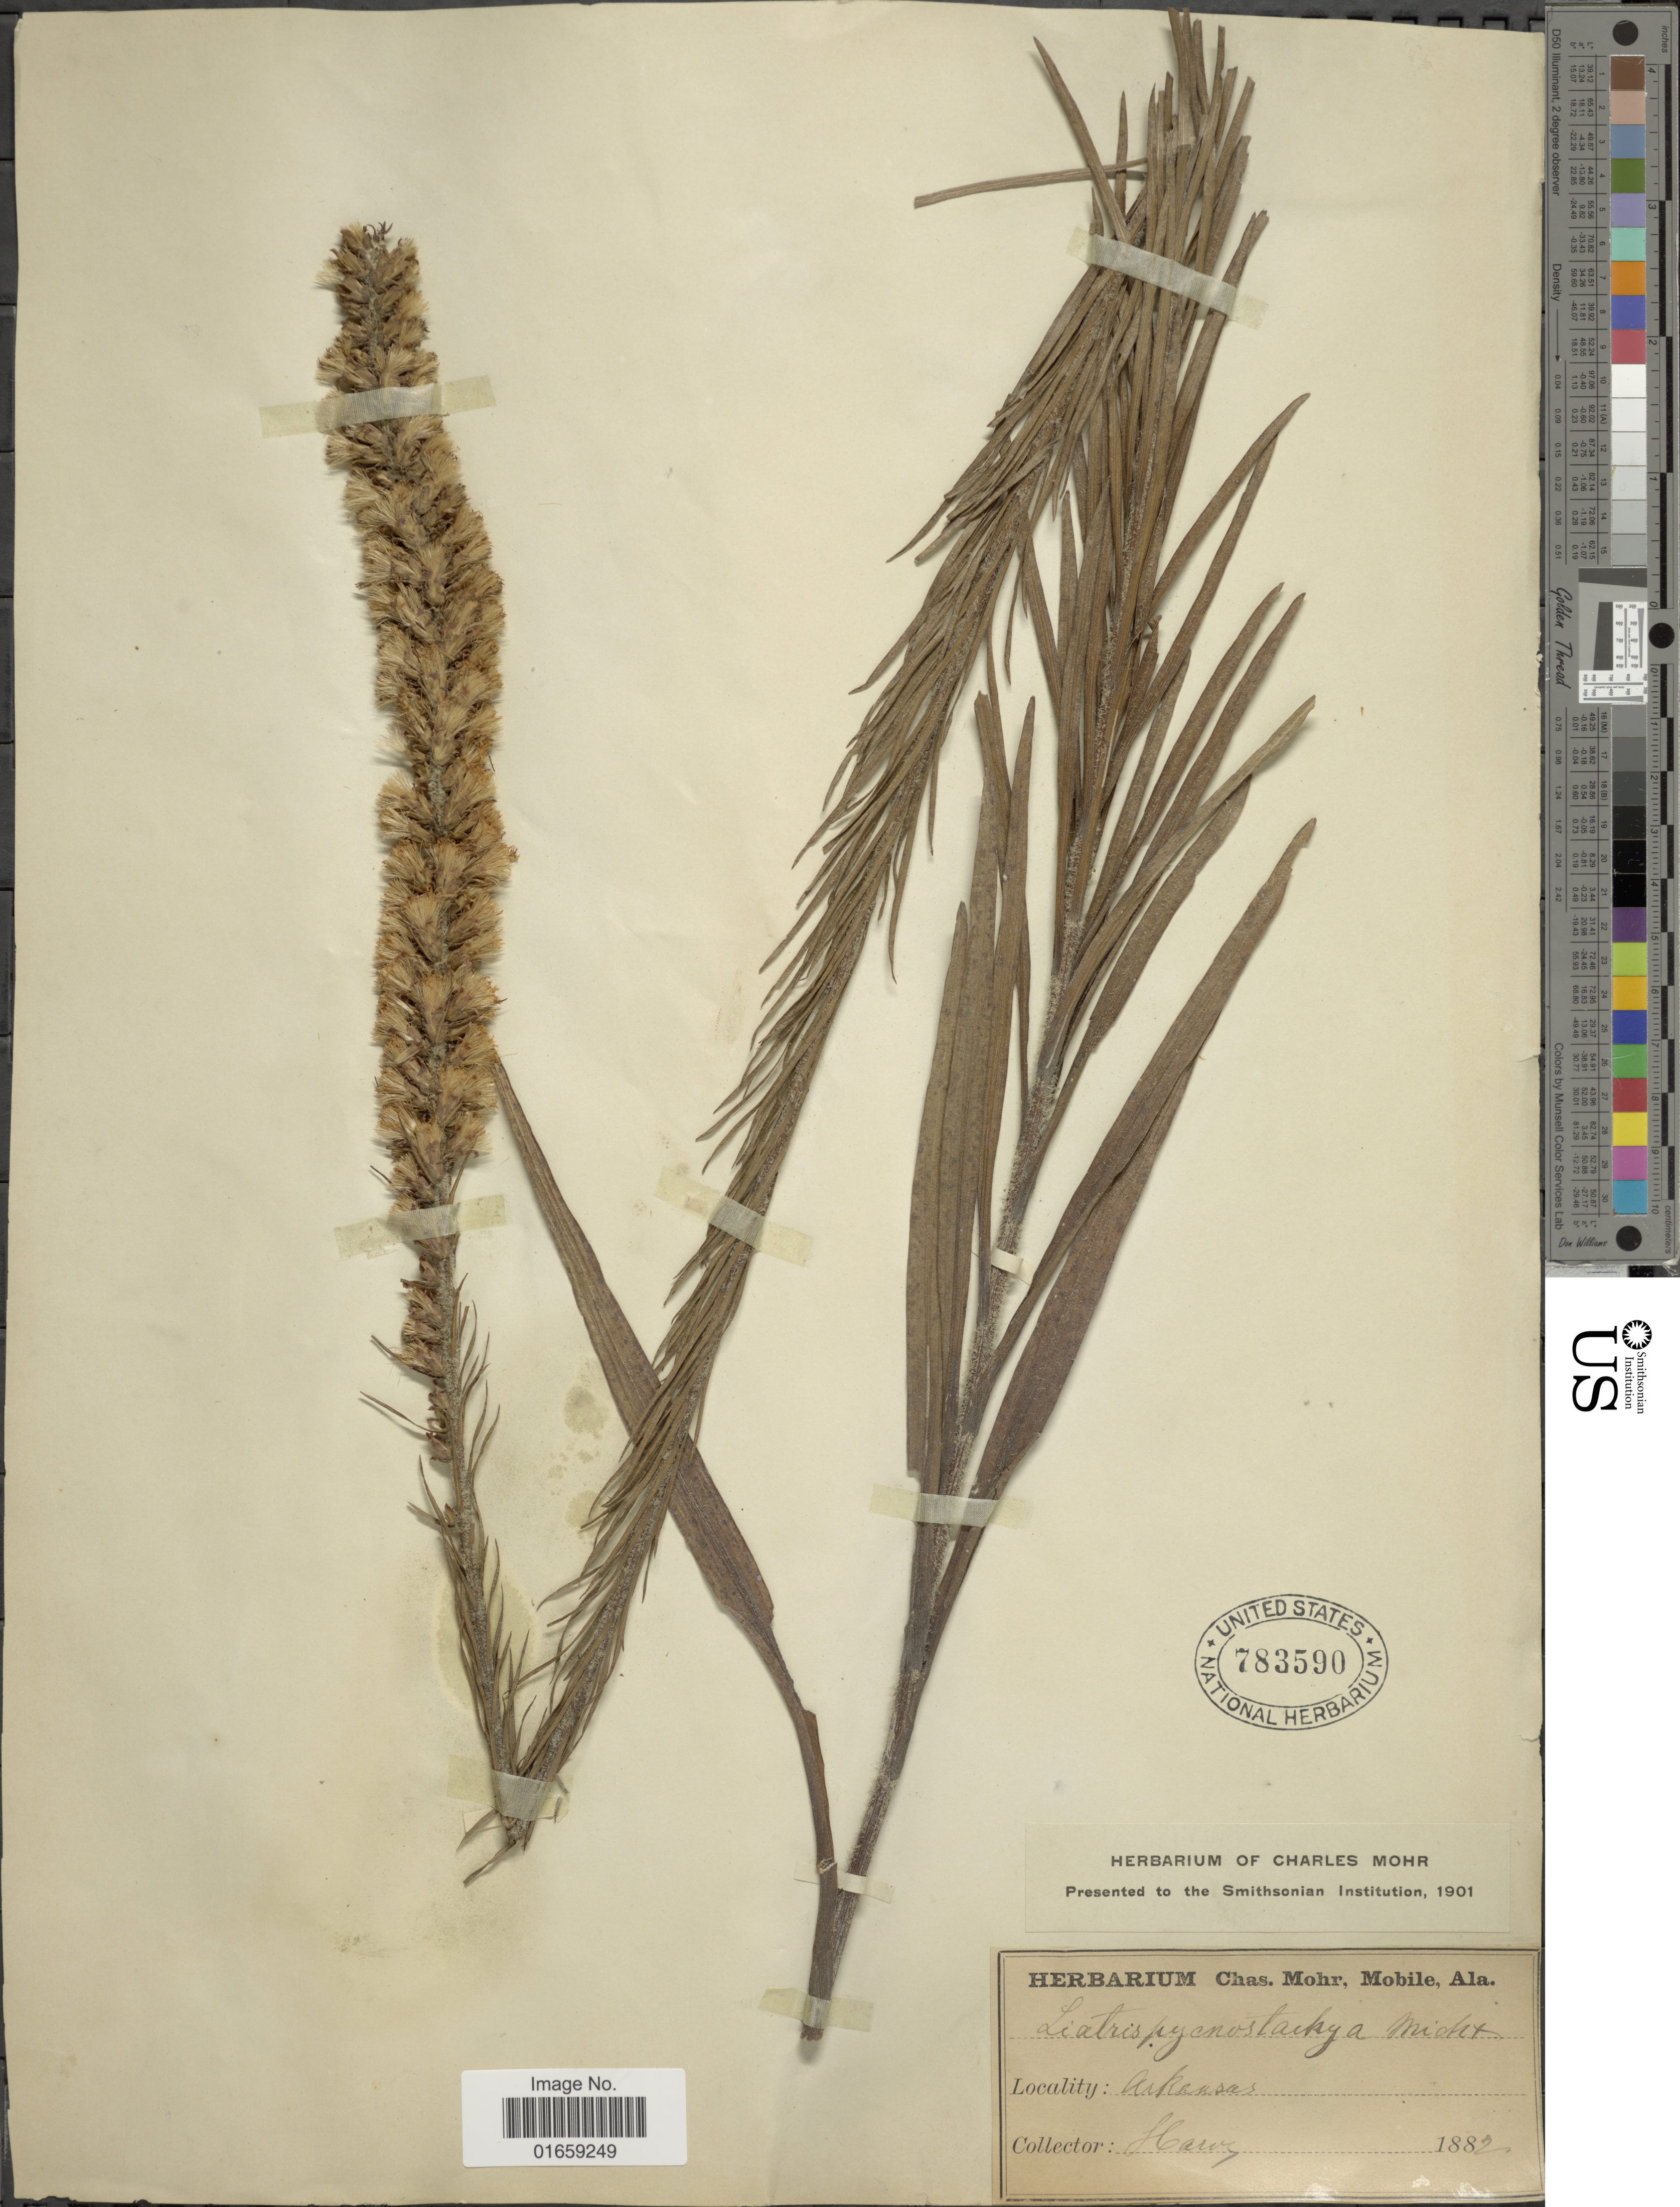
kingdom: Plantae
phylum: Tracheophyta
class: Magnoliopsida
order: Asterales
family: Asteraceae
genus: Liatris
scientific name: Liatris pycnostachya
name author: Michx.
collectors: -. Harvey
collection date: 1882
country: United States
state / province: Arkansas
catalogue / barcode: US 783590